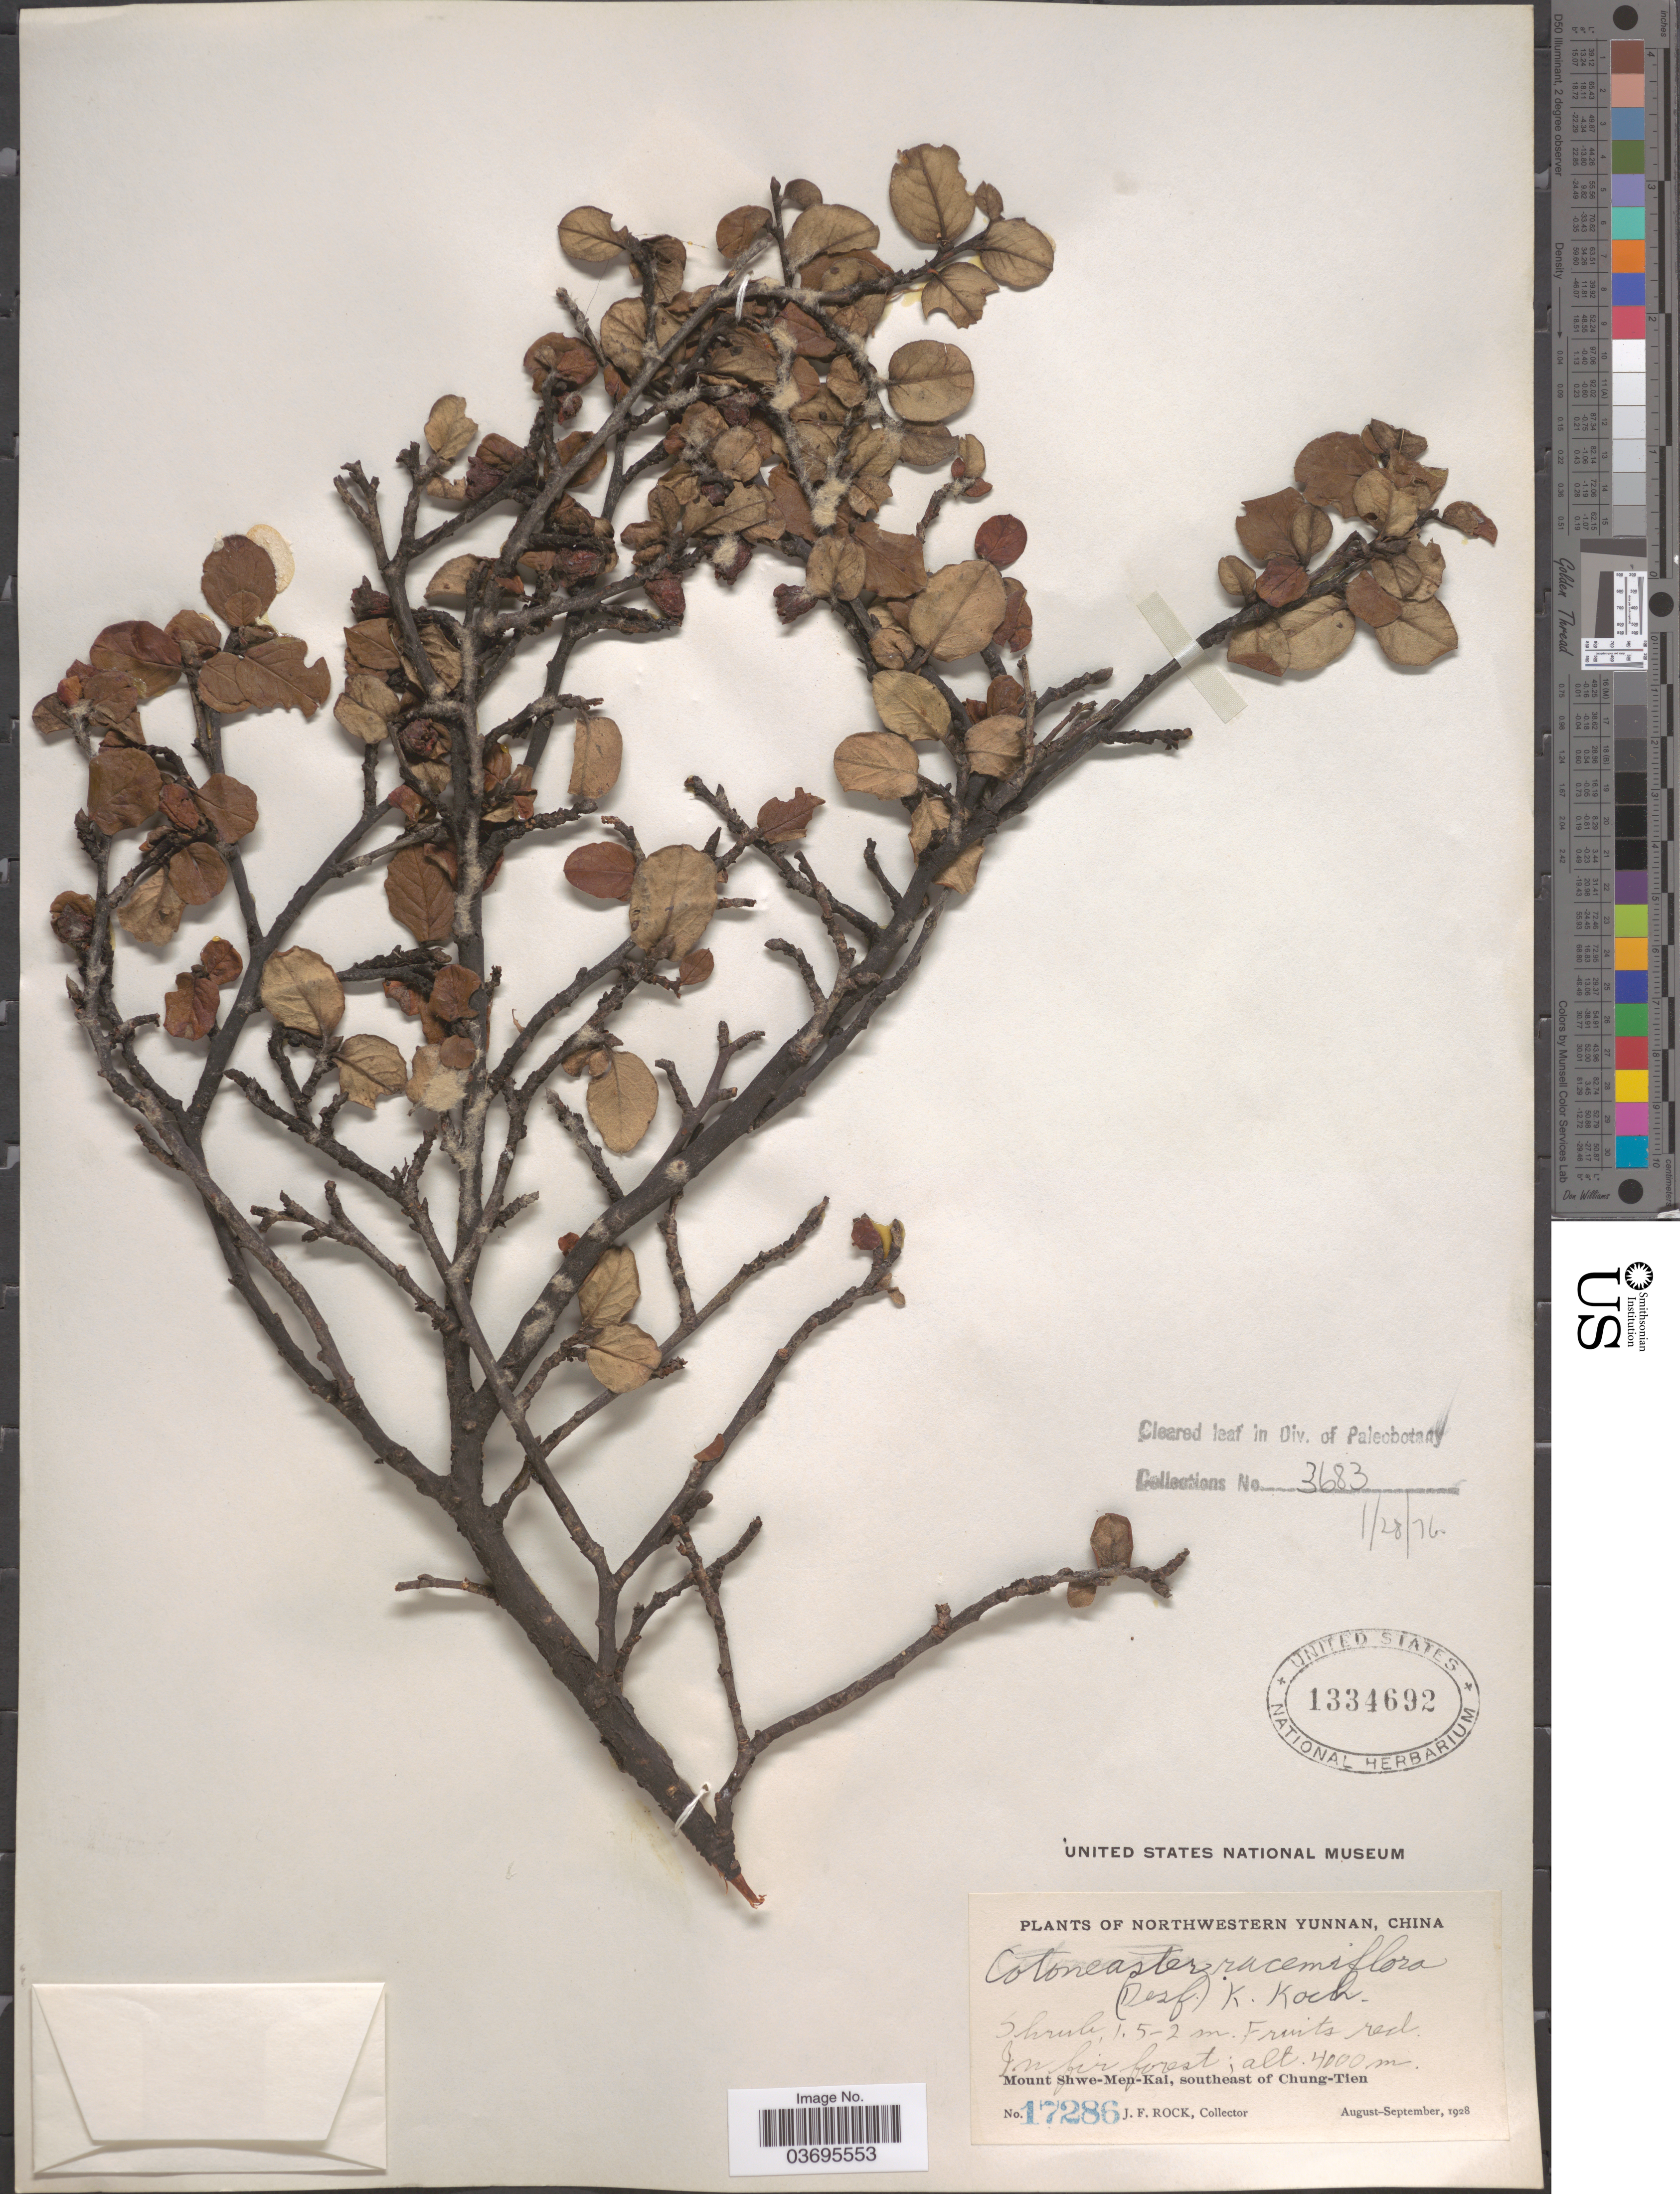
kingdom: Plantae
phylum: Tracheophyta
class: Magnoliopsida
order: Rosales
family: Rosaceae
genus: Cotoneaster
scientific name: Cotoneaster racemiflorus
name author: (Desf.) K. Koch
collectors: J. Rock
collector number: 17286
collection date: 1928-08/1928-09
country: China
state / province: Yunnan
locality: Northwestern Yunnan. Mount Shwe-Men-Kai, southeast of Chung-Tien.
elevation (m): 4000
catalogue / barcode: US 1334692